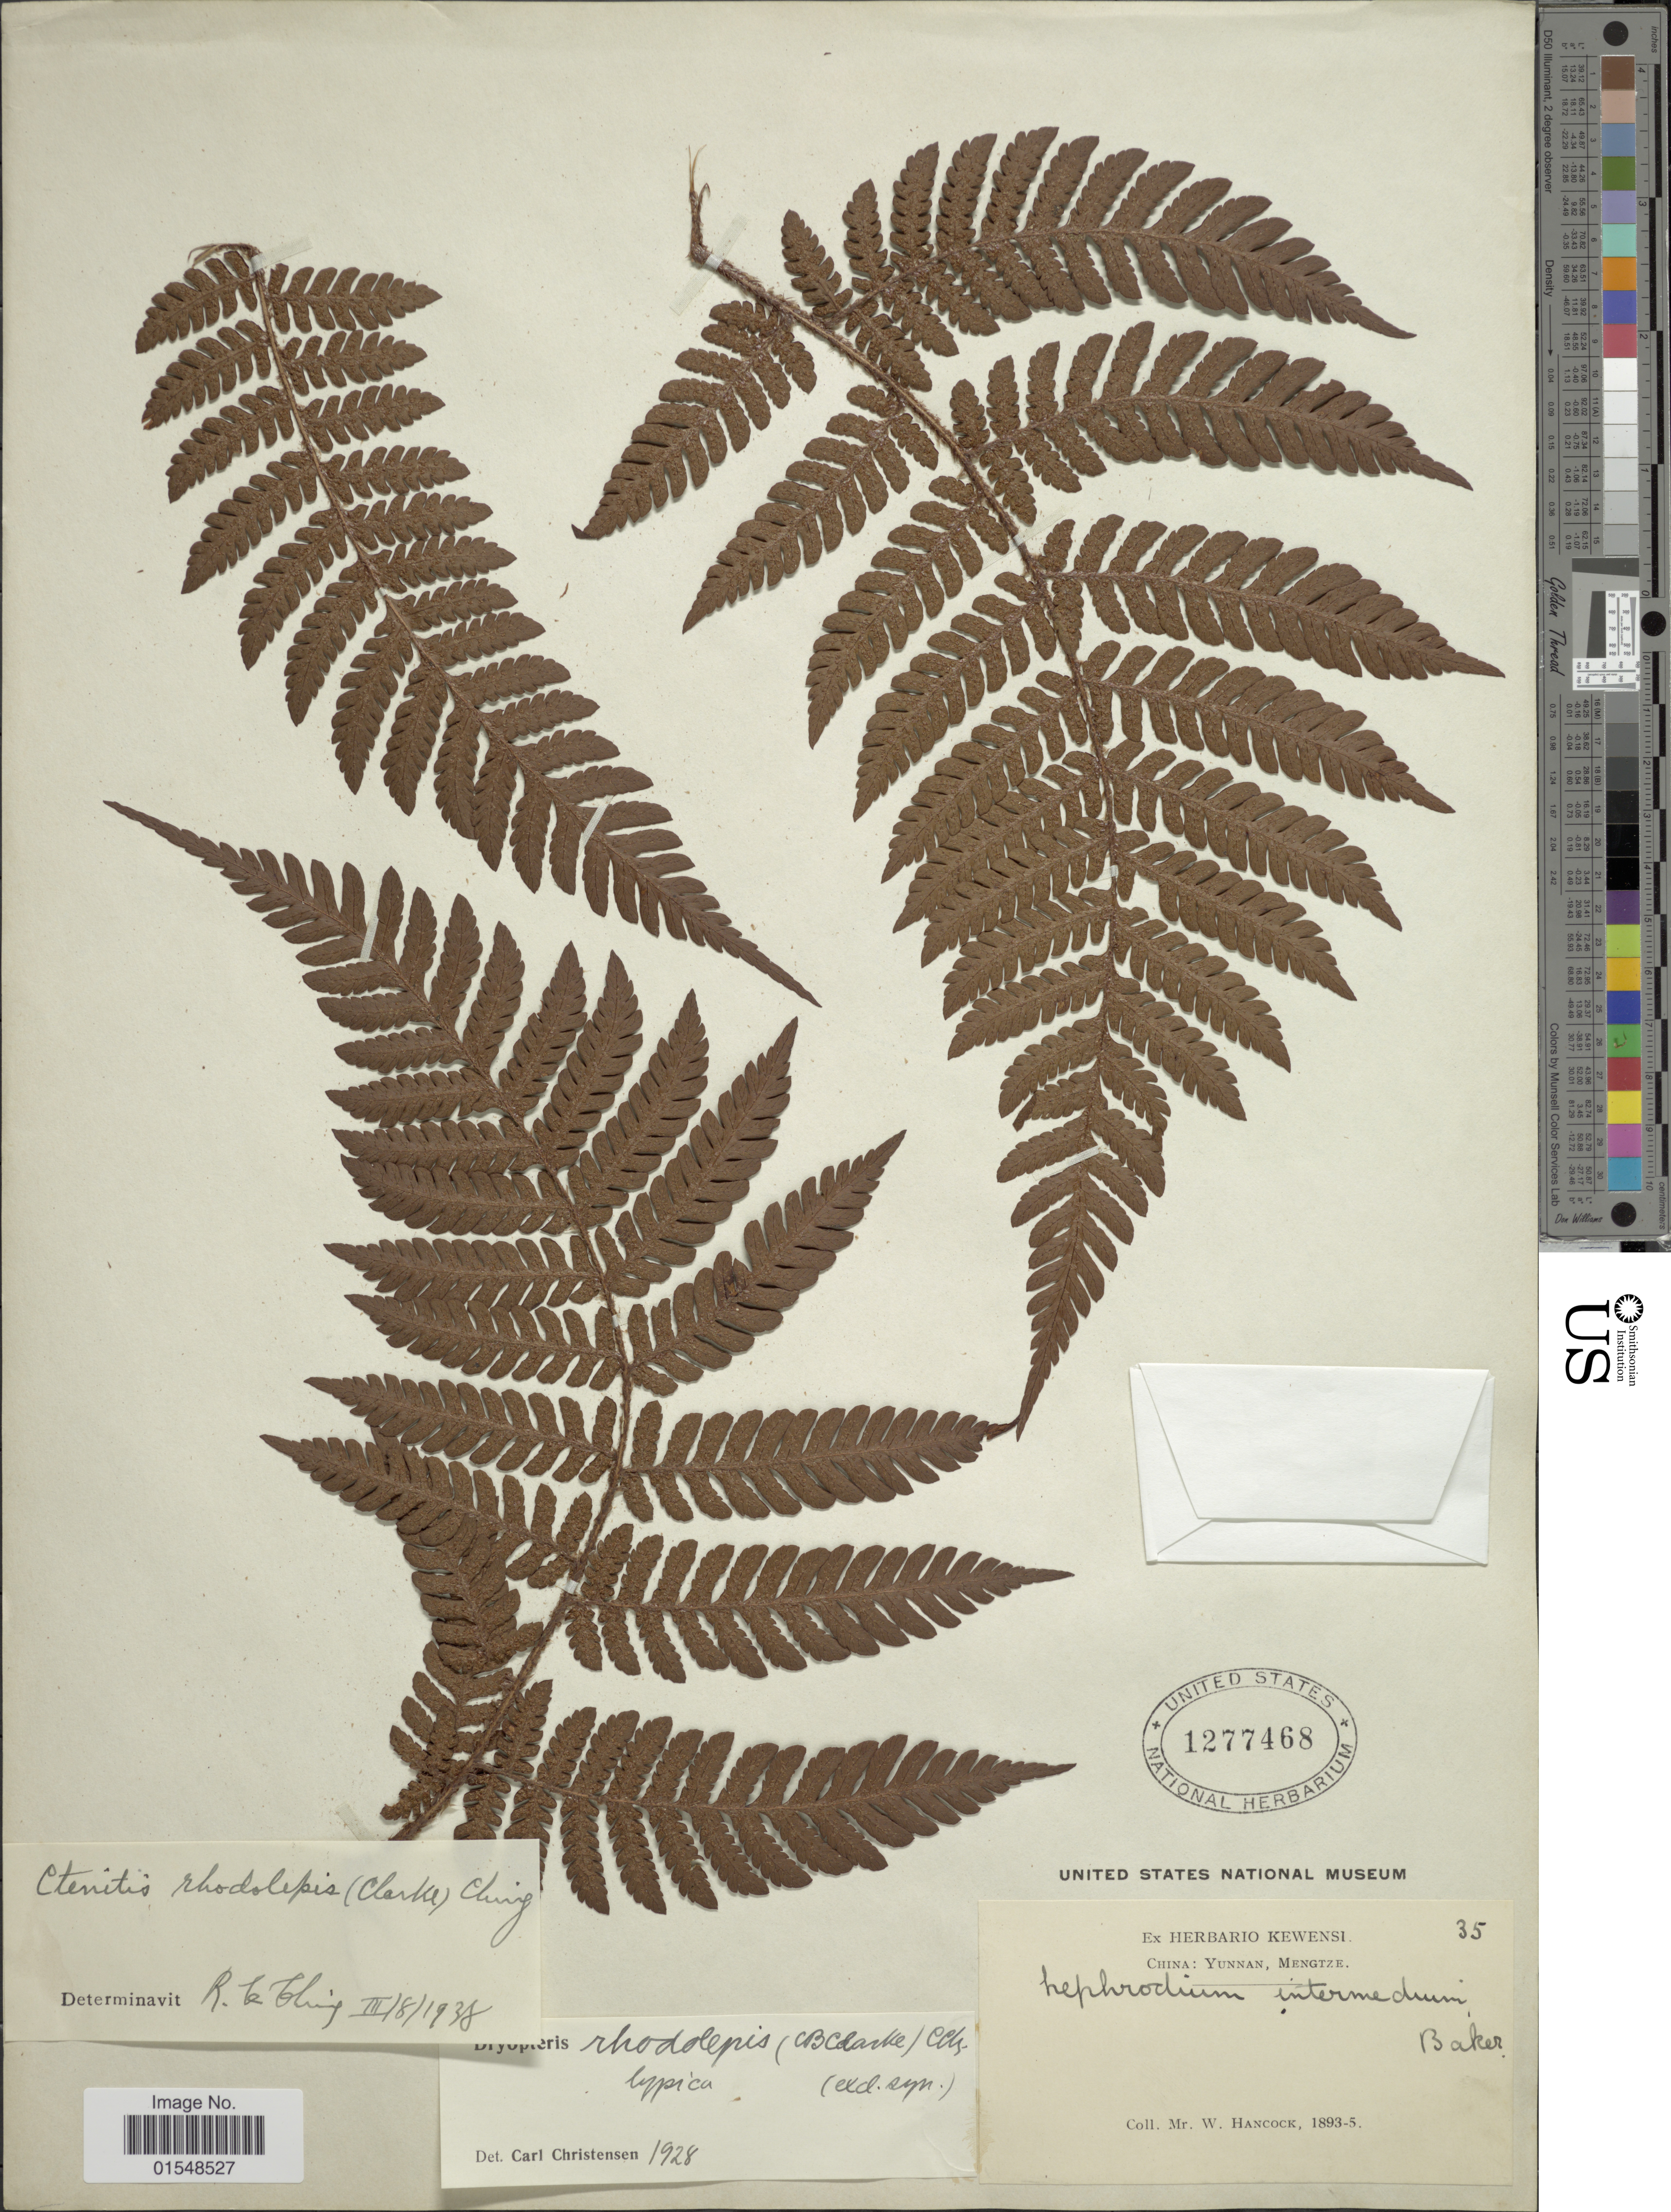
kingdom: Plantae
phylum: Tracheophyta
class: Polypodiopsida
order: Polypodiales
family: Dryopteridaceae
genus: Ctenitis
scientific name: Ctenitis subglandulosa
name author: (Hance) Ching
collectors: W. Hancock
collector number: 35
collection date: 1893/1895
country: China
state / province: Yunnan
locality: Mengtze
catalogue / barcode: US 1277468